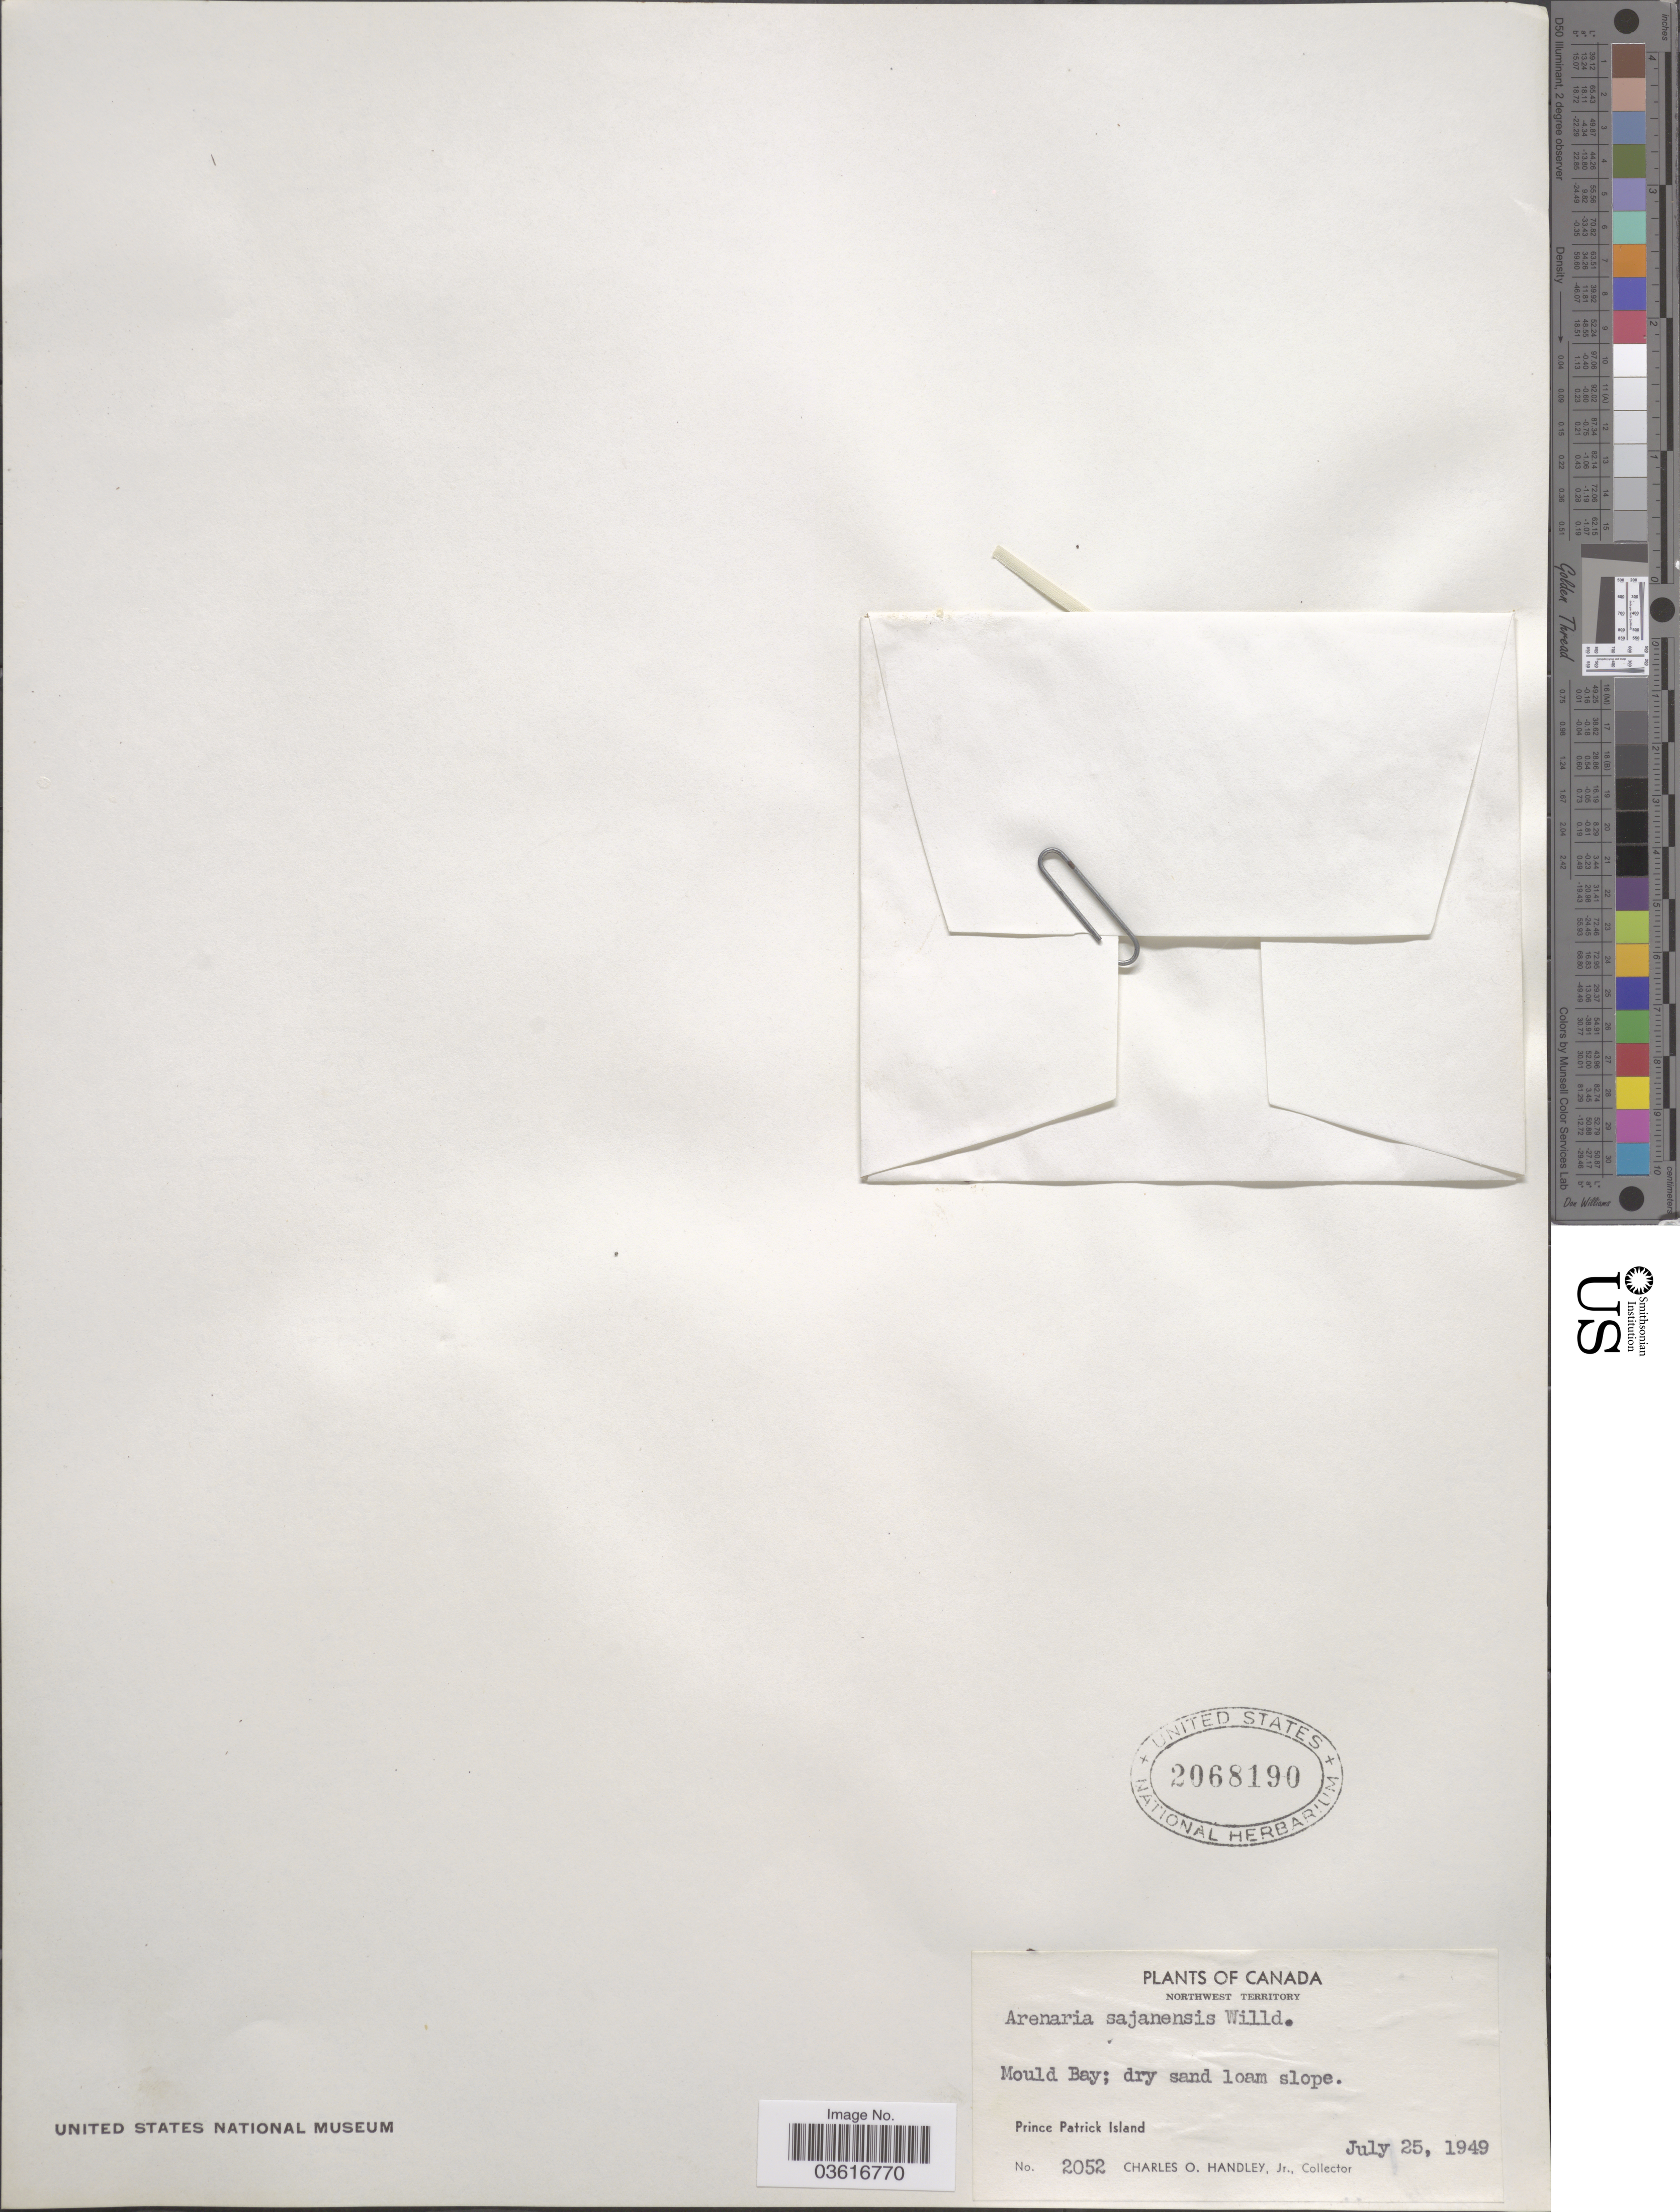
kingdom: Plantae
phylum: Tracheophyta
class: Magnoliopsida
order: Caryophyllales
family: Caryophyllaceae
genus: Cherleria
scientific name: Cherleria biflora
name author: (L.) A.J. Moore & Dillenb.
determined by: Strong, M. T., (US), Smithsonian Institution - National Museum of Natural History (UNITED STATES)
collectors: C. O. Handley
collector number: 2052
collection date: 1949-07-25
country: Canada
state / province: Northwest Territories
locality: Mould Bay. Prince Patrick Island.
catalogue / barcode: US 2068190